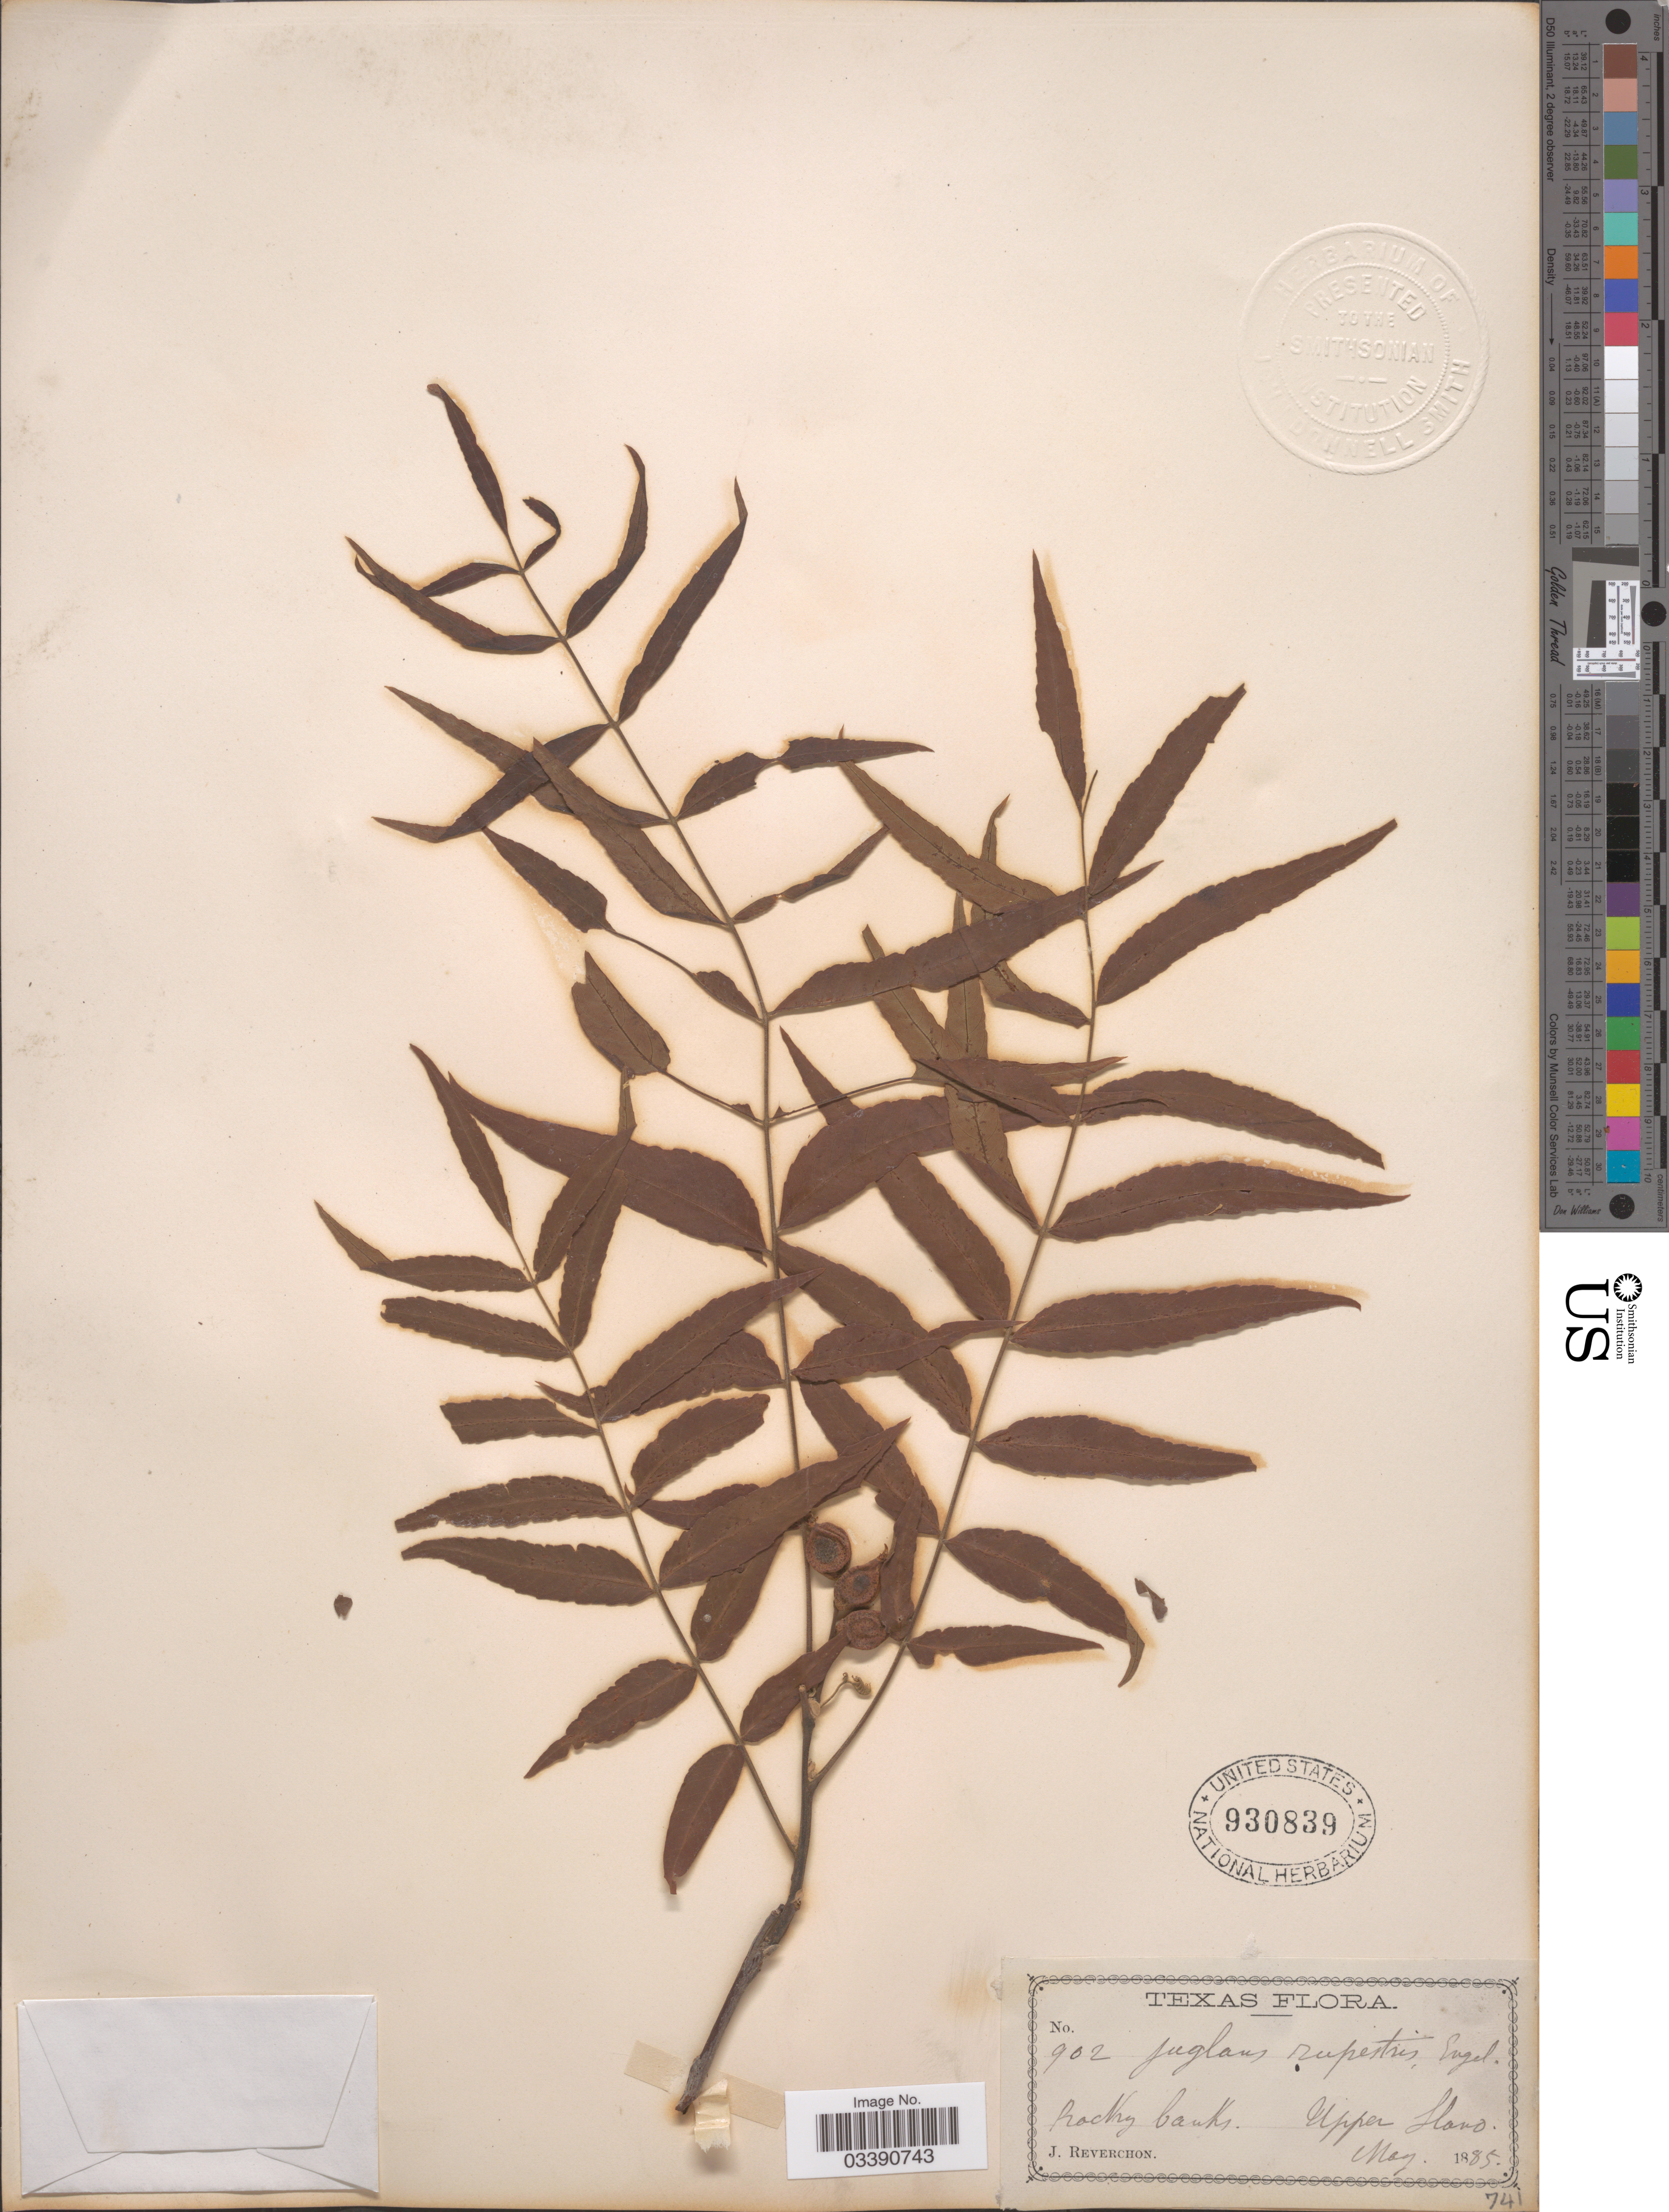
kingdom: Plantae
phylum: Tracheophyta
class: Magnoliopsida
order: Fagales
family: Juglandaceae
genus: Juglans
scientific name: Juglans microcarpa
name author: Berland. in Berland. & Chovell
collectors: J. Reverchon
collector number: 902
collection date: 1885-05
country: United States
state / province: Texas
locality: Upper Llano.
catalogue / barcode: US 930839